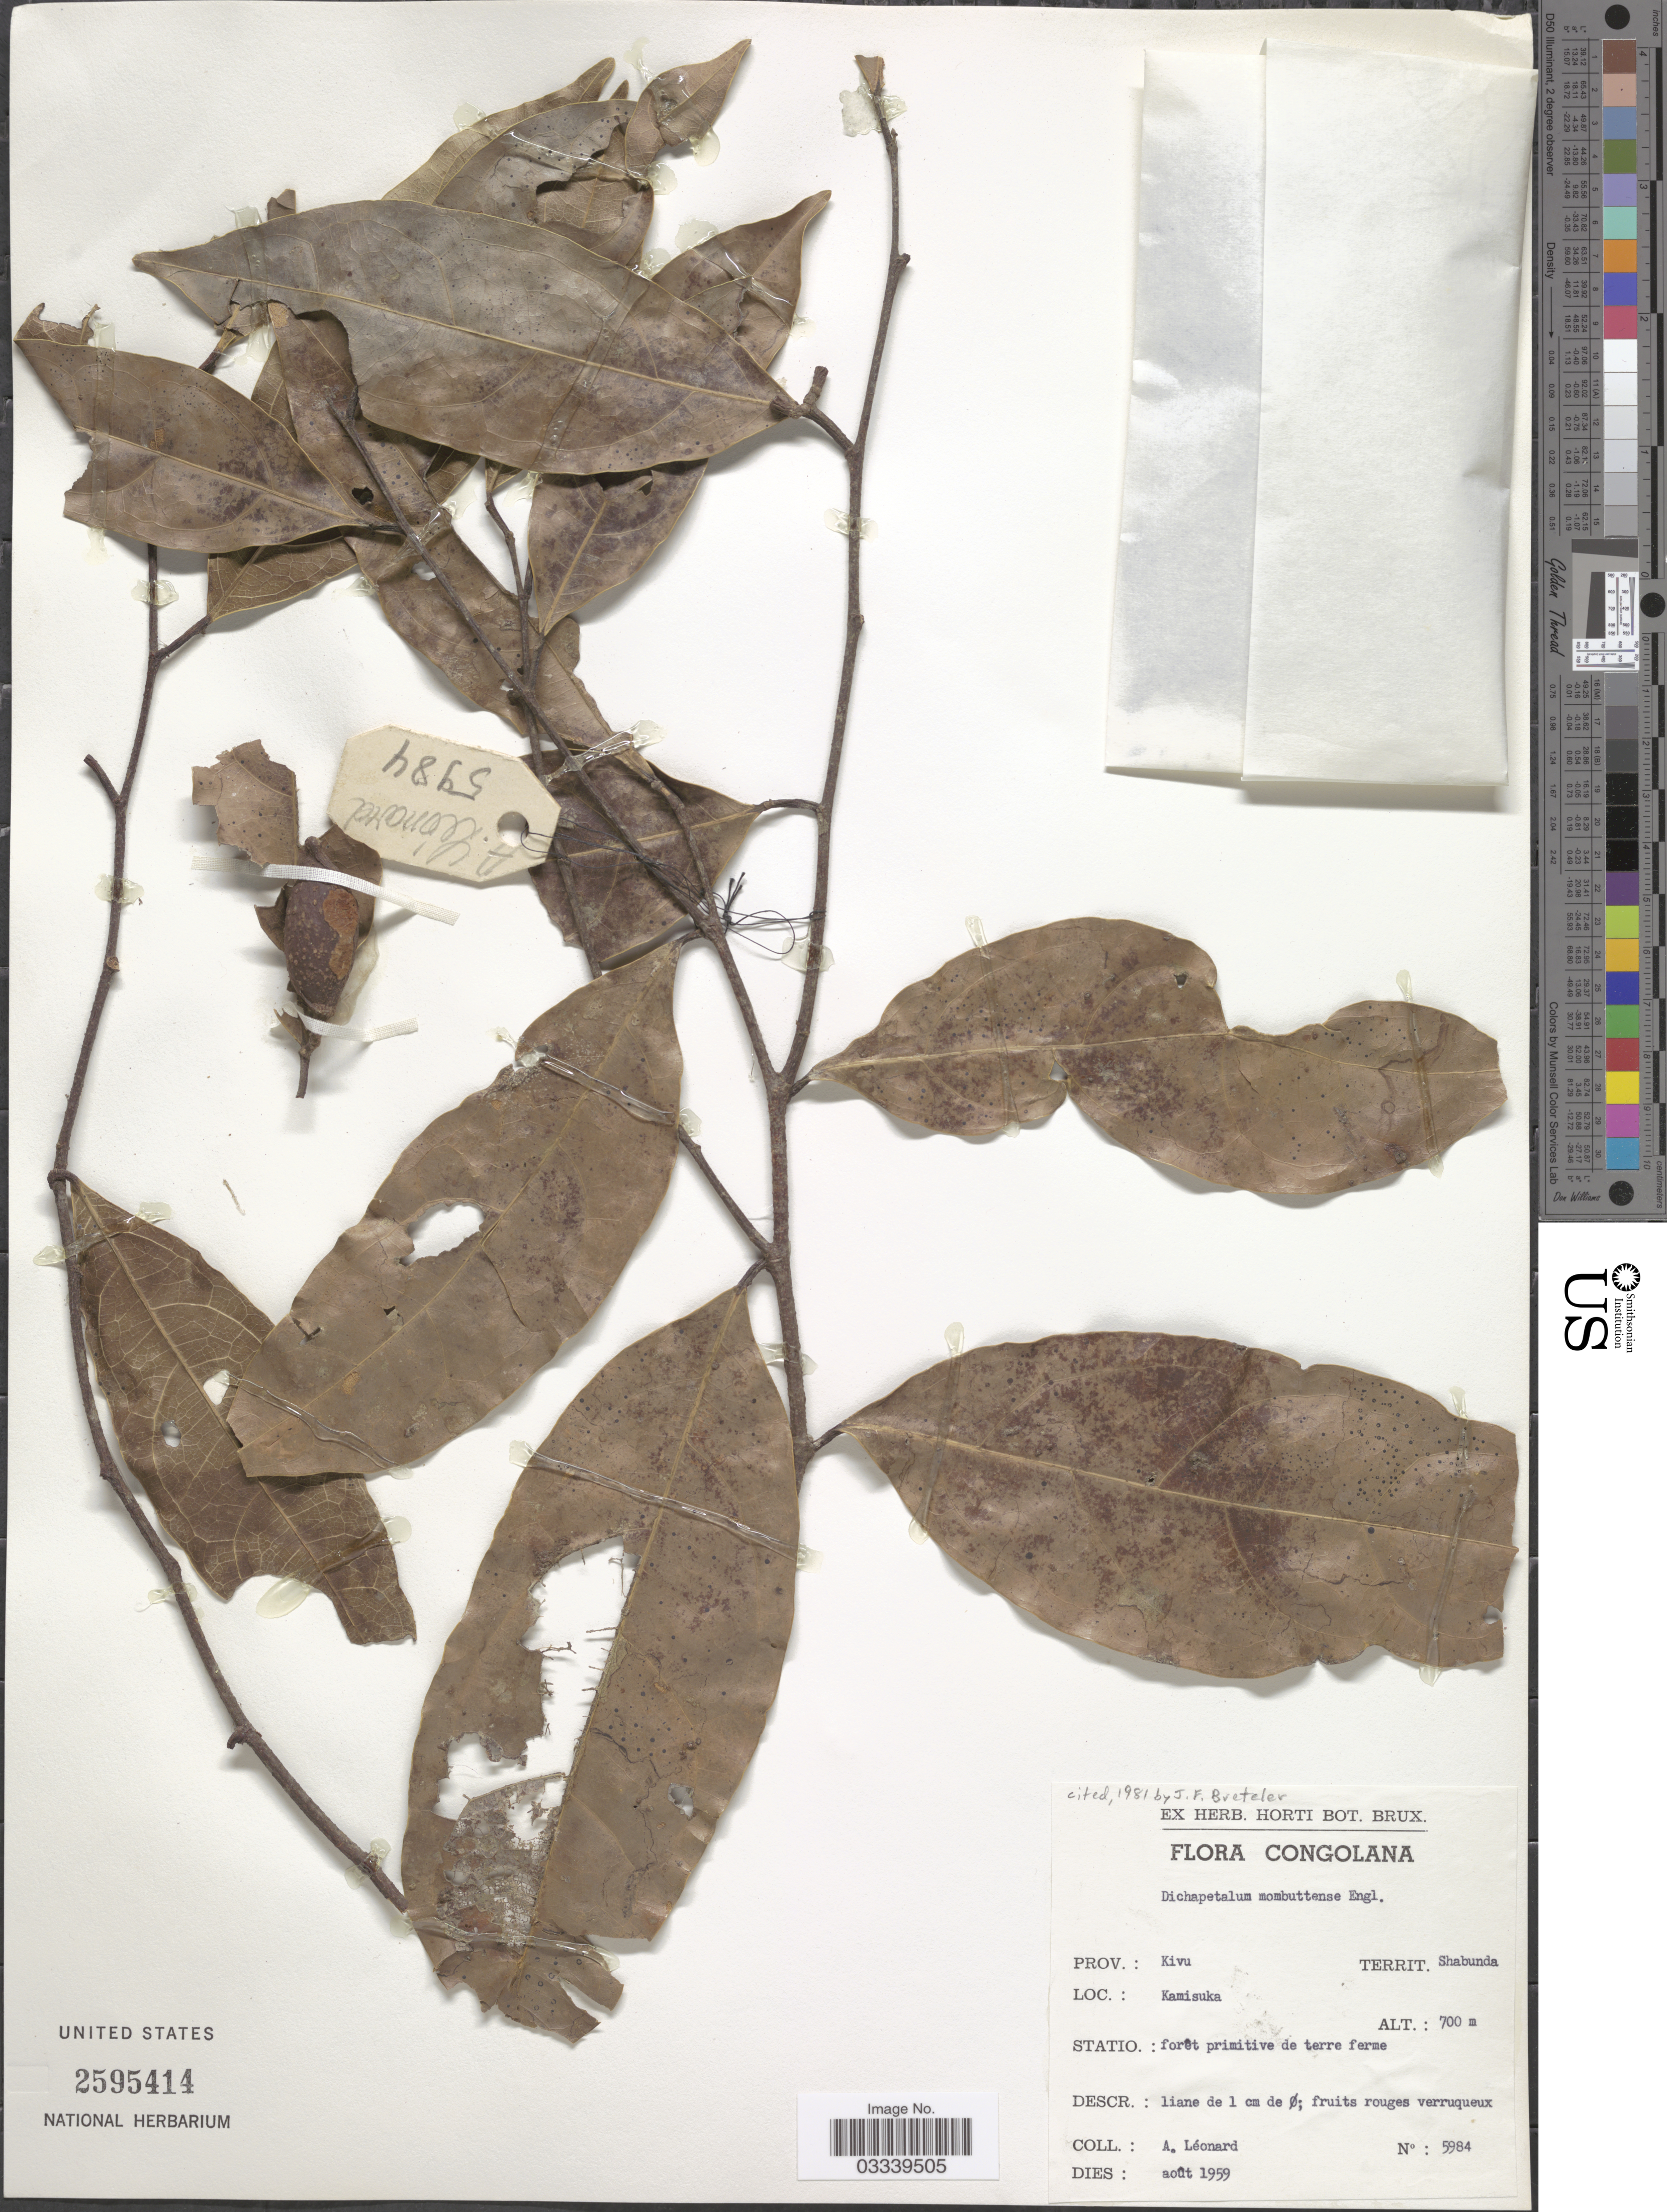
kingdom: Plantae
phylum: Tracheophyta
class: Magnoliopsida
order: Malpighiales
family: Dichapetalaceae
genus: Dichapetalum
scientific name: Dichapetalum mombuttense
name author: Engl.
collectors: A. Leonard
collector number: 5984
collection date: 1959-08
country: Congo, Democratic Republic of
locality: Congolana. Prov.: Kivu. Territ.: Shabunda, Kamisuka.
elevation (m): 700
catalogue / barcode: US 2595414